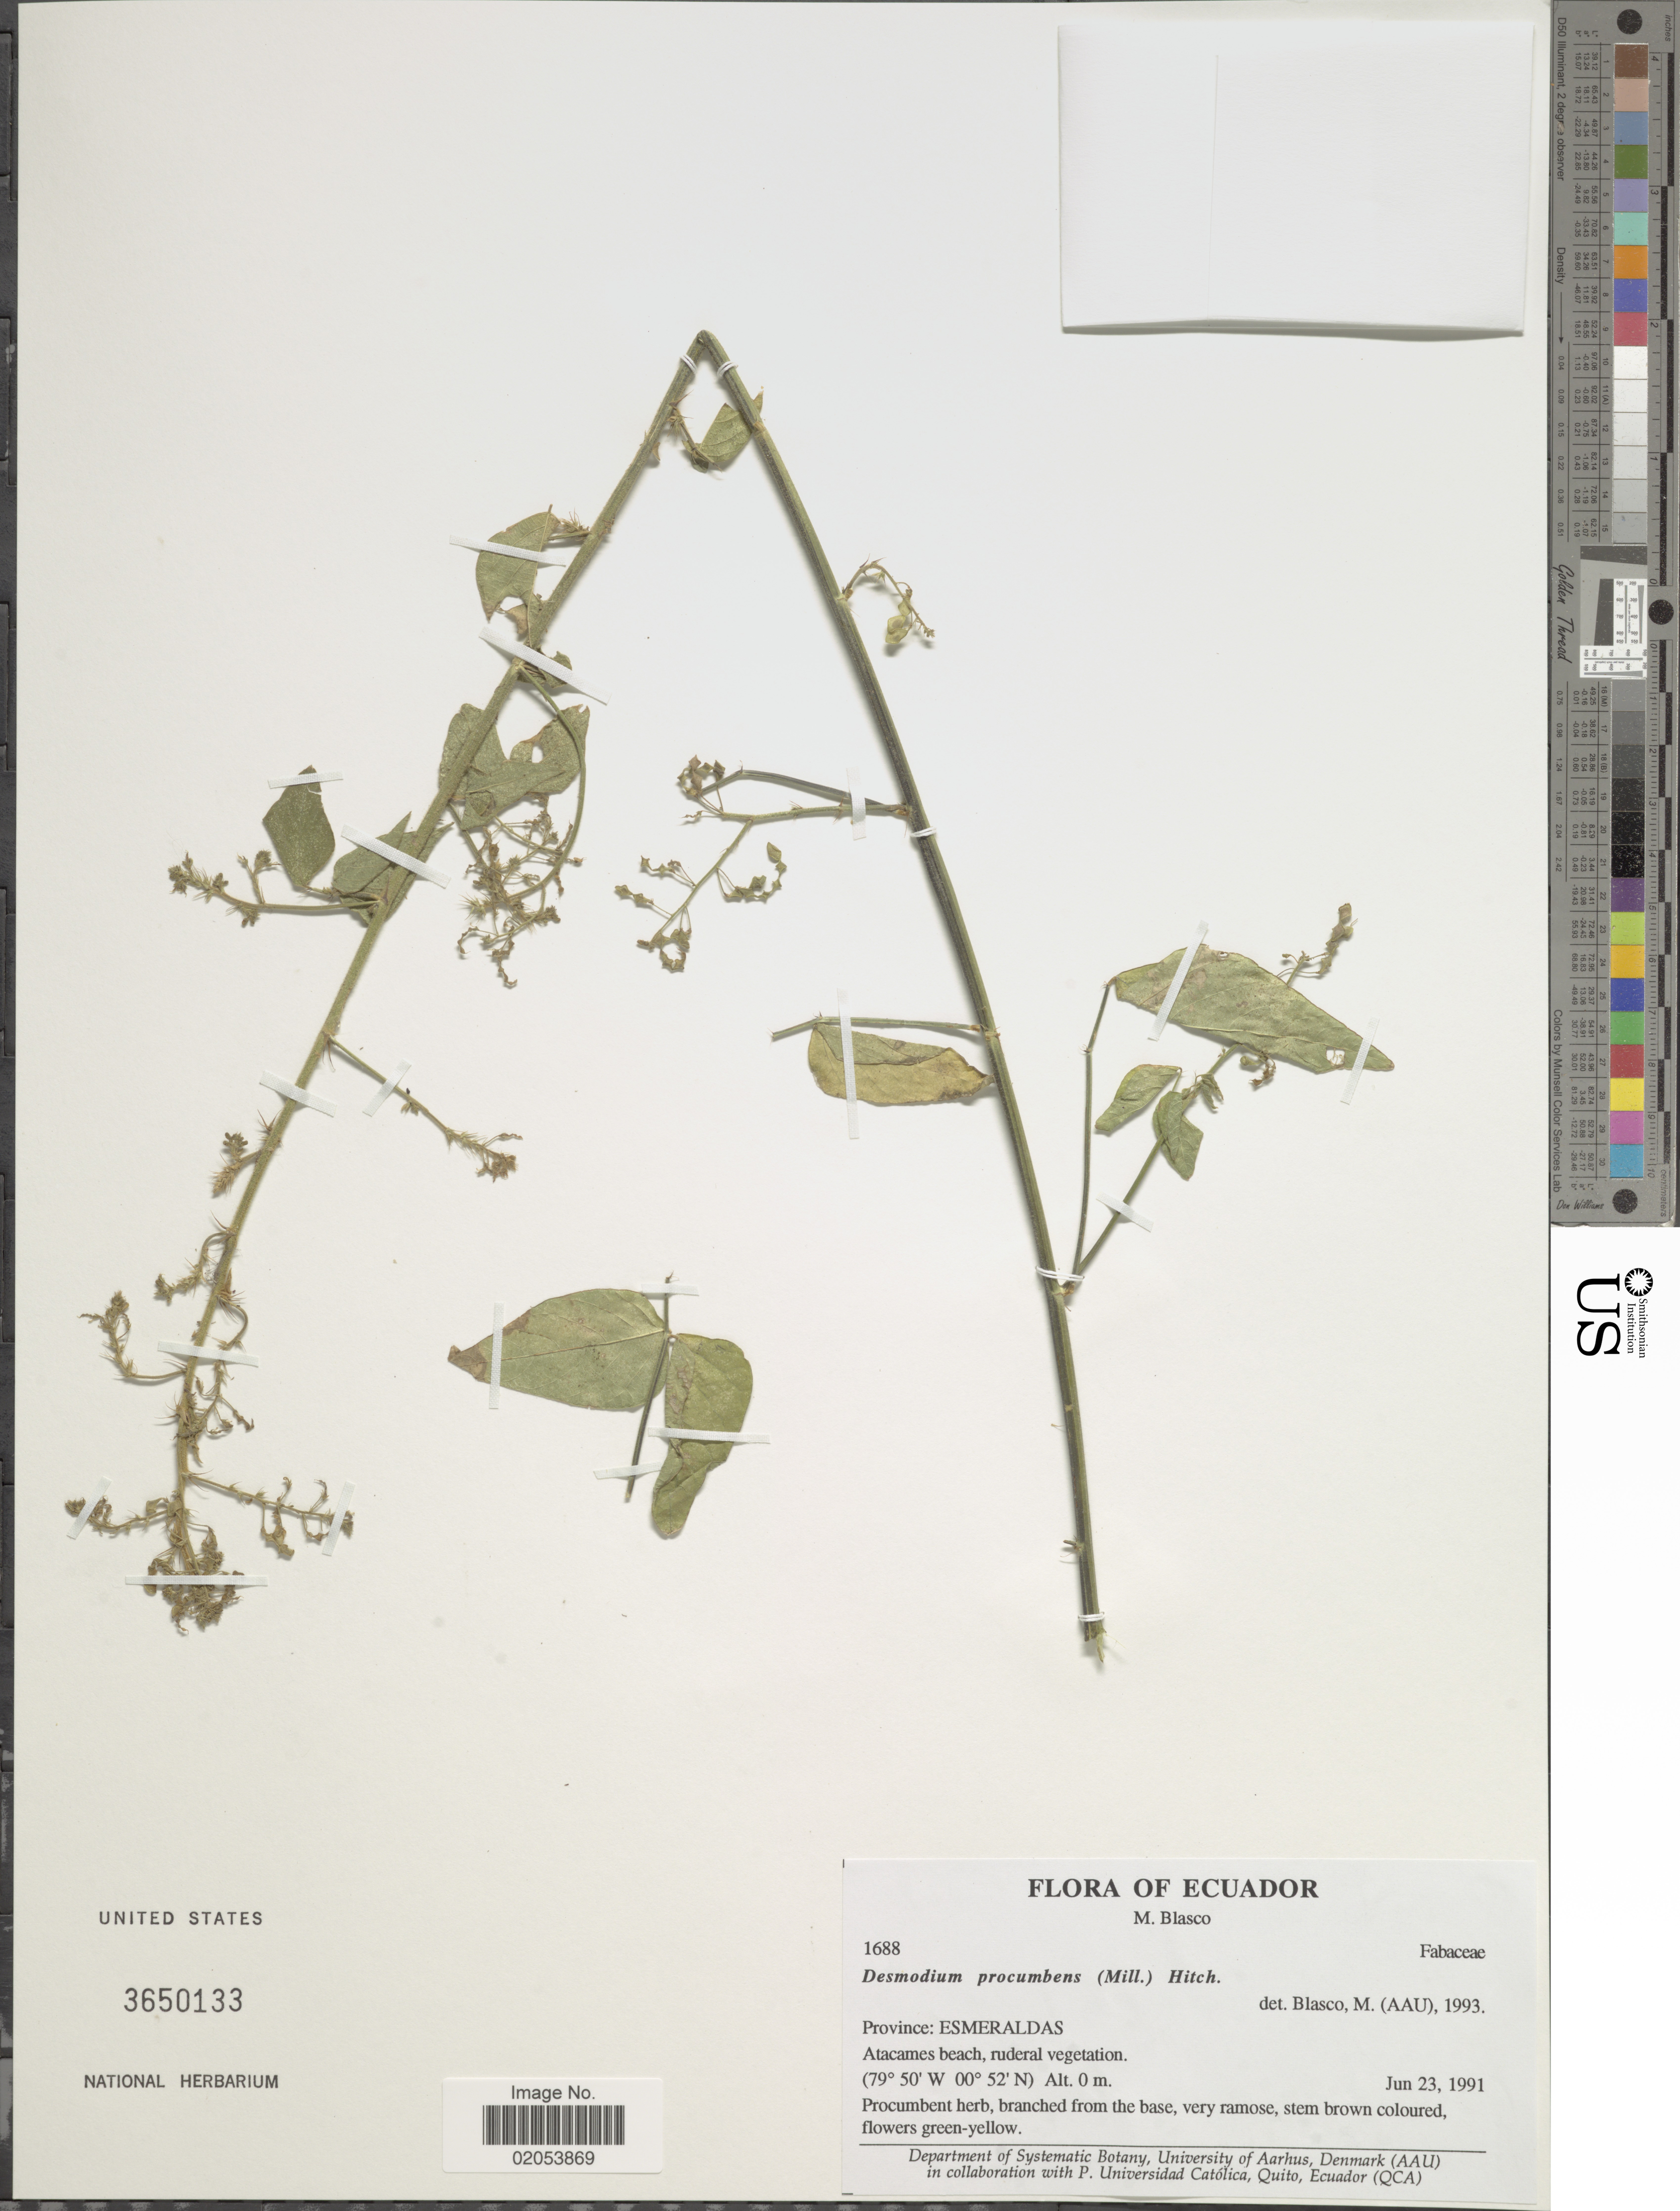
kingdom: Plantae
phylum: Tracheophyta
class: Magnoliopsida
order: Fabales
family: Fabaceae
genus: Desmodium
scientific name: Desmodium procumbens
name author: (Mill.) Hitchc.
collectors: M. Blasco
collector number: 1688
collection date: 1991-06-23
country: Ecuador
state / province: Esmeraldas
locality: Atacamas beach, ruderal vegetation.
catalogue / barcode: US 3650133